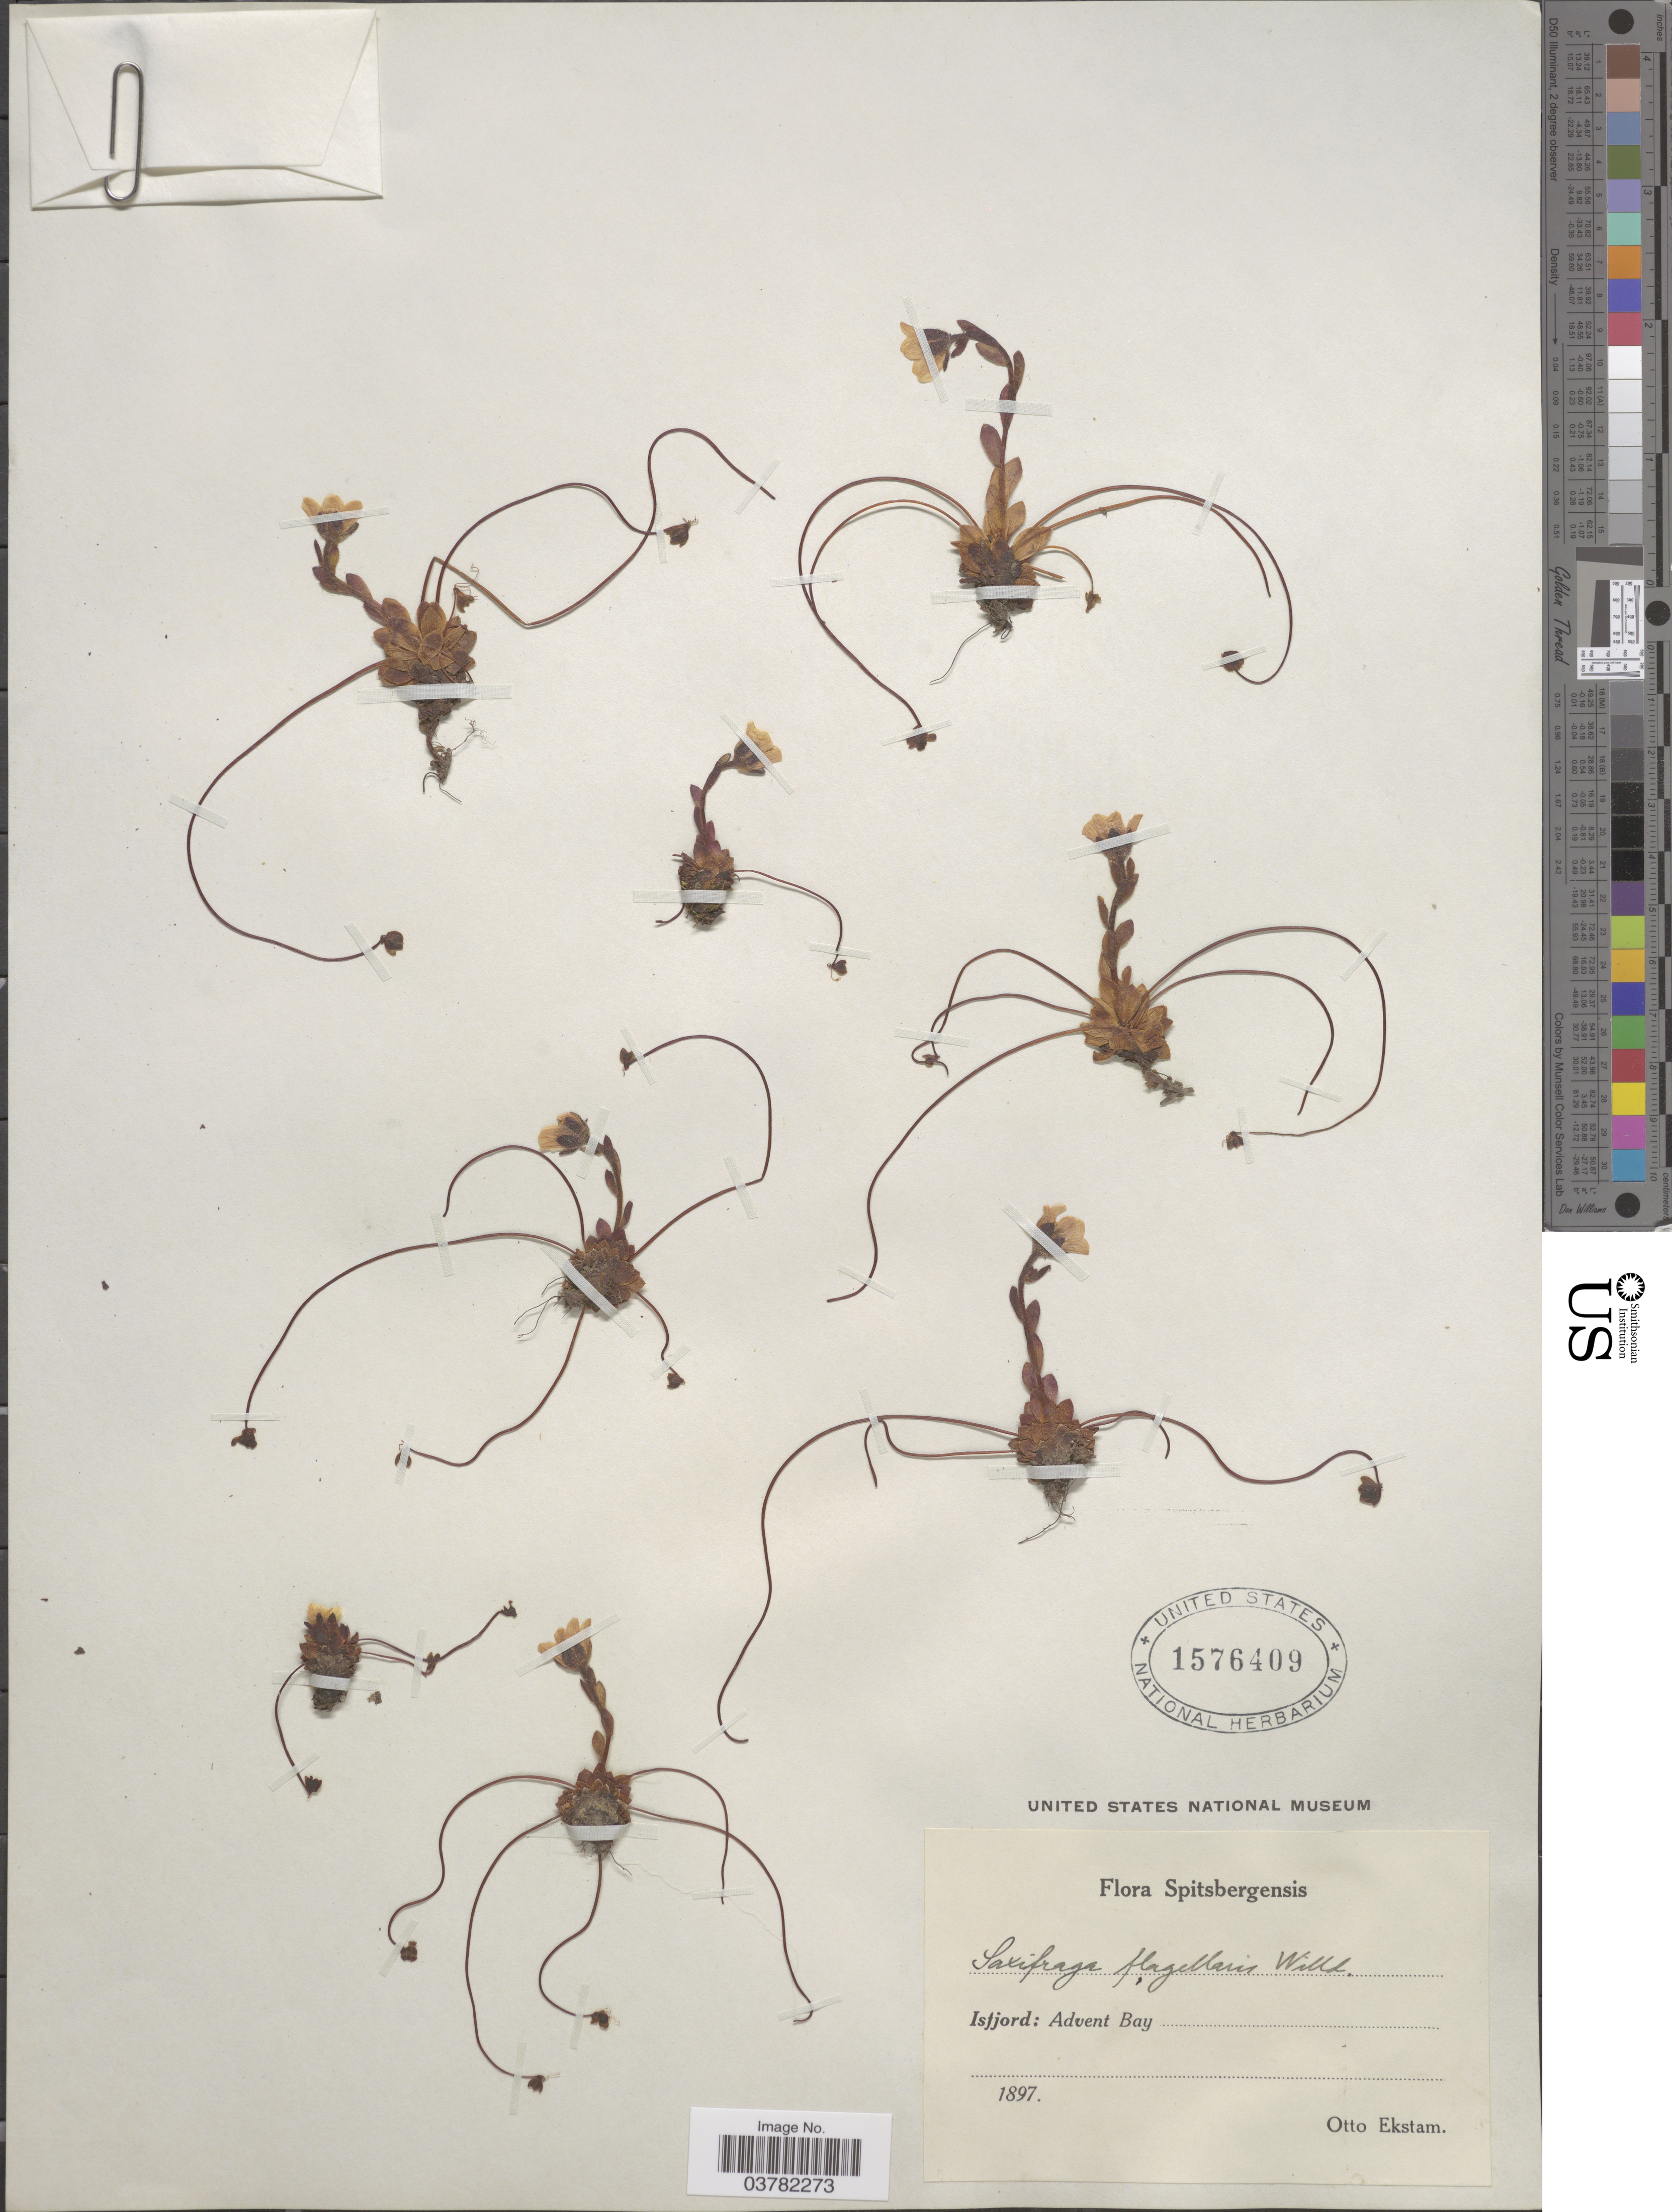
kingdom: Plantae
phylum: Tracheophyta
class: Magnoliopsida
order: Saxifragales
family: Saxifragaceae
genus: Saxifraga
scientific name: Saxifraga flagellaris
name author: Willd. ex Sternb.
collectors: O. Ekstam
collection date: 1897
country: Norway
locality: Spitsbergensis. Isfjord: Advent Bay.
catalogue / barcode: US 1576409